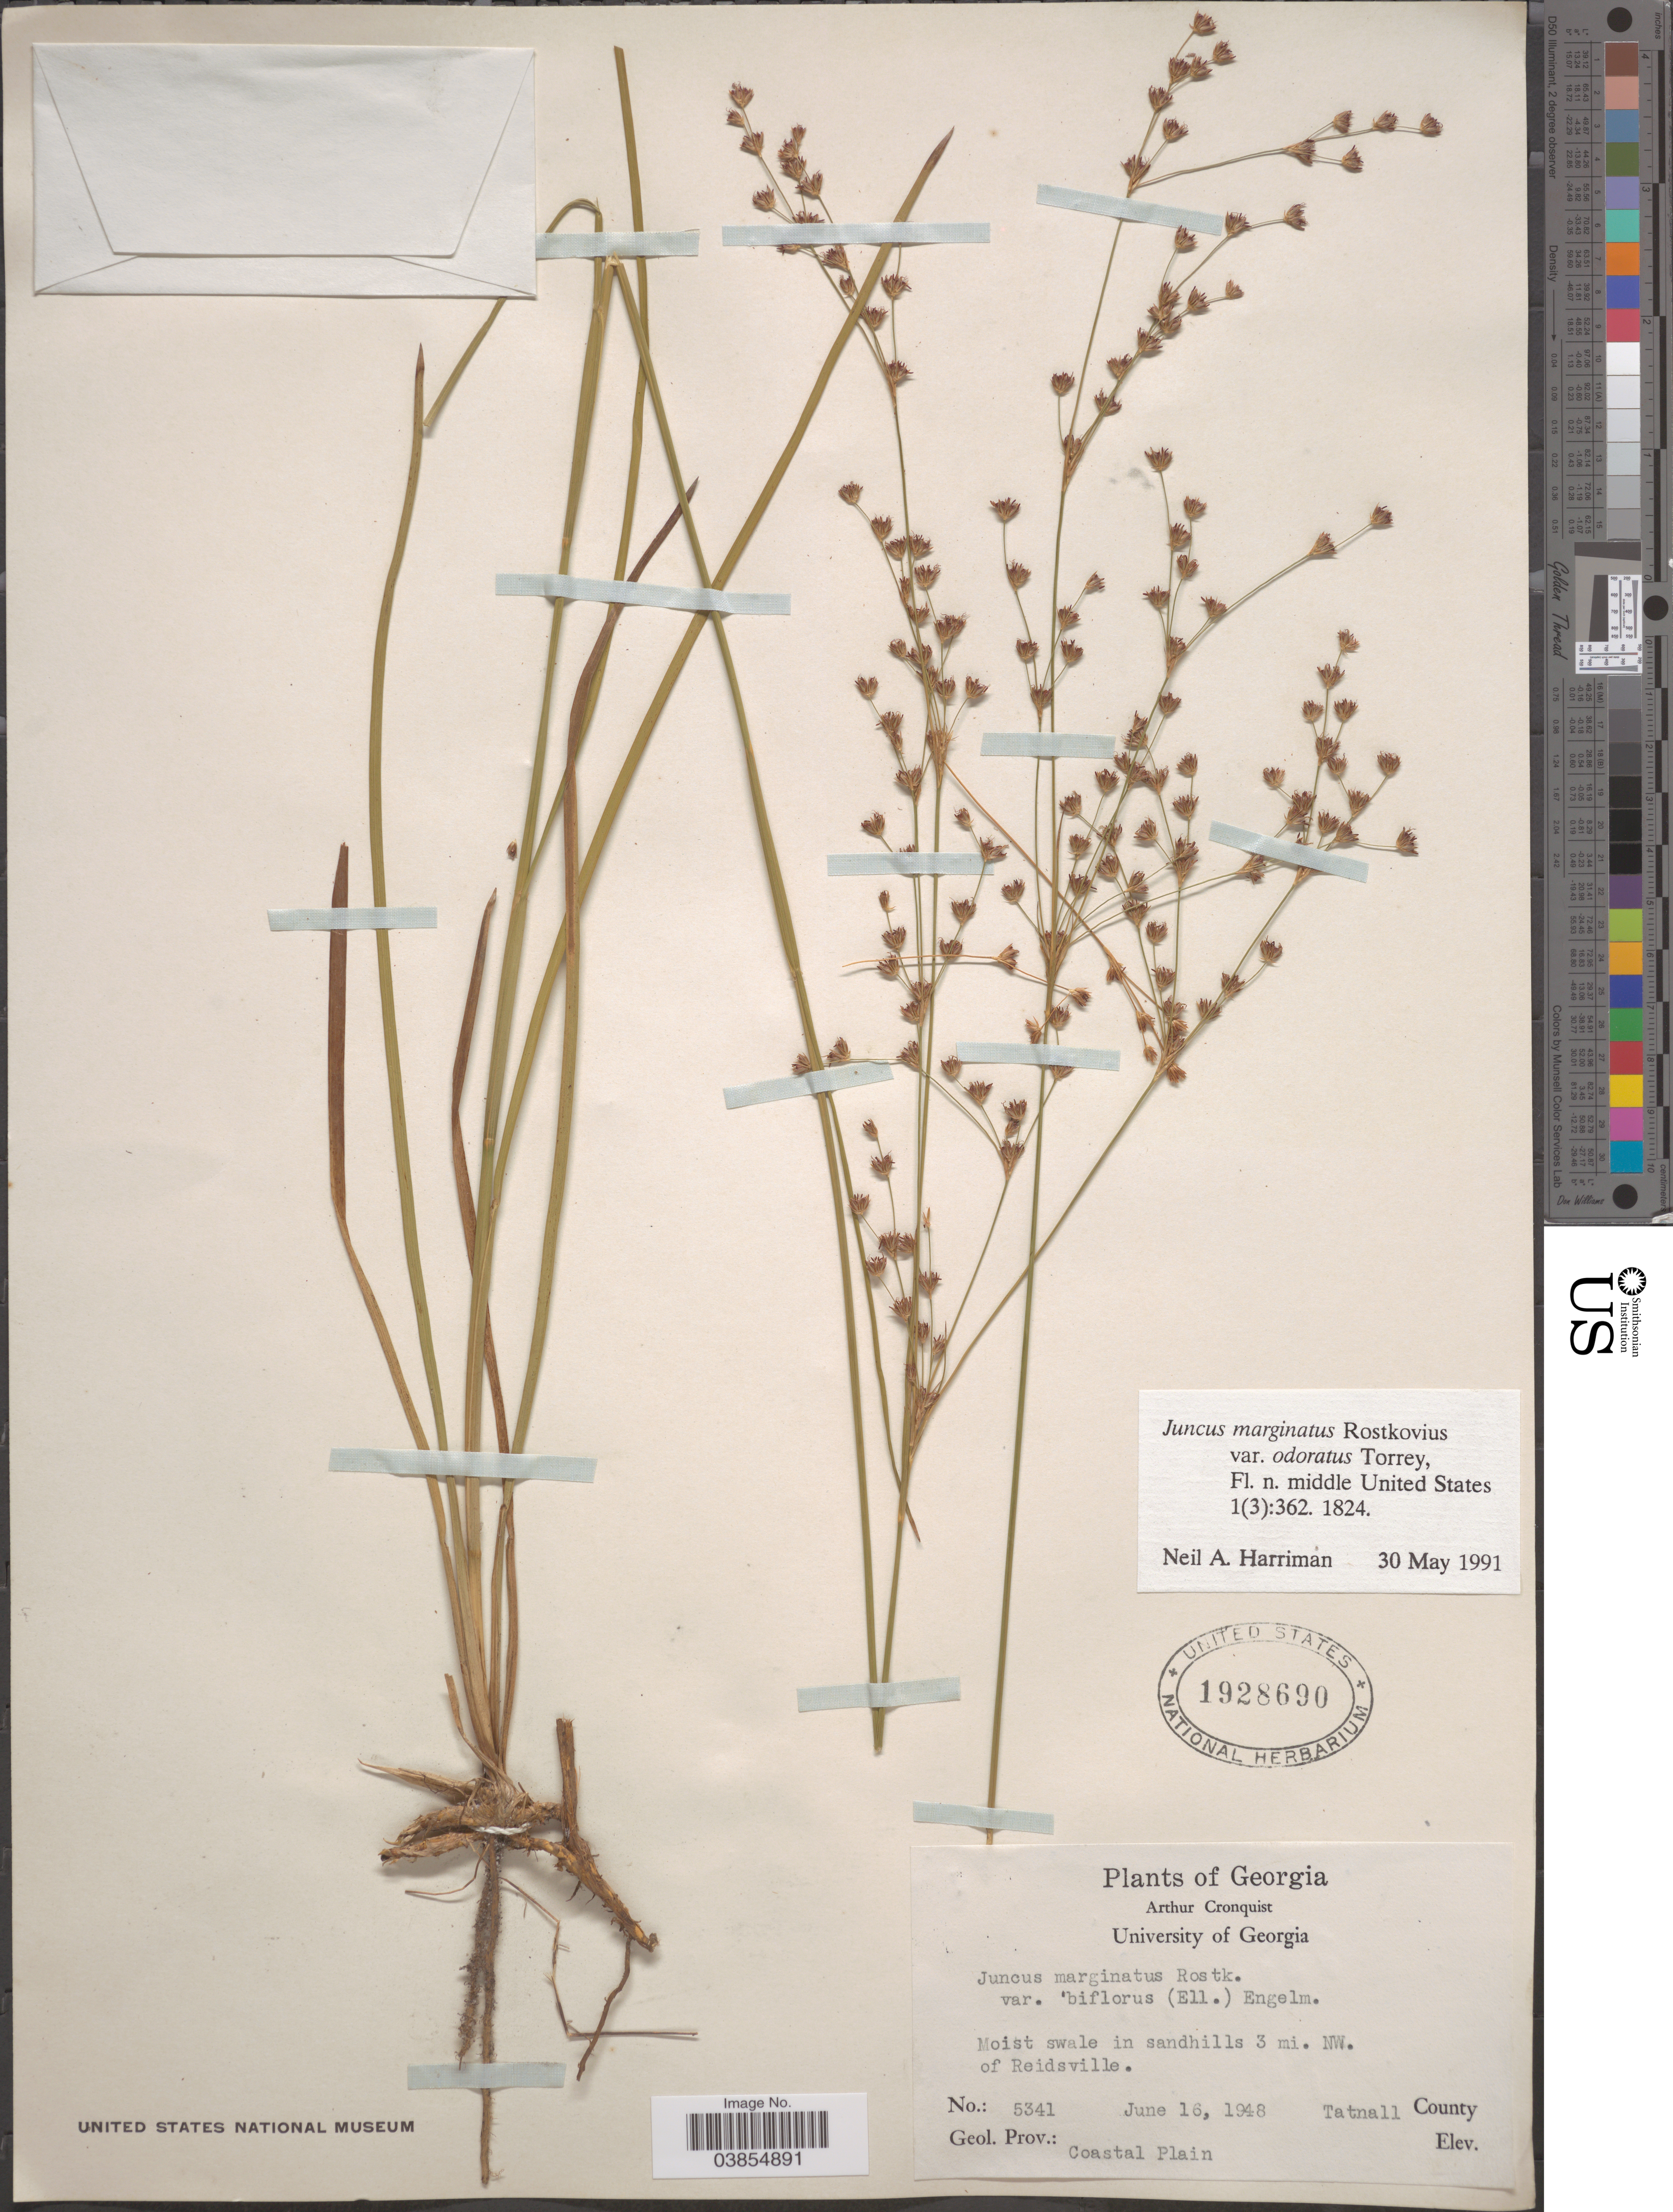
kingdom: Plantae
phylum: Tracheophyta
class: Liliopsida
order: Poales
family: Juncaceae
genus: Juncus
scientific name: Juncus marginatus var. odoratus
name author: Torr.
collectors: A. J. Cronquist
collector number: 5341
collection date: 1948-06-16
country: United States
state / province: Georgia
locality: Moist swale in sandhills 3 mi. NW. of Reidsville. Tatnall County. Geol. Prov.: Coastal Plain.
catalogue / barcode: US 1928690